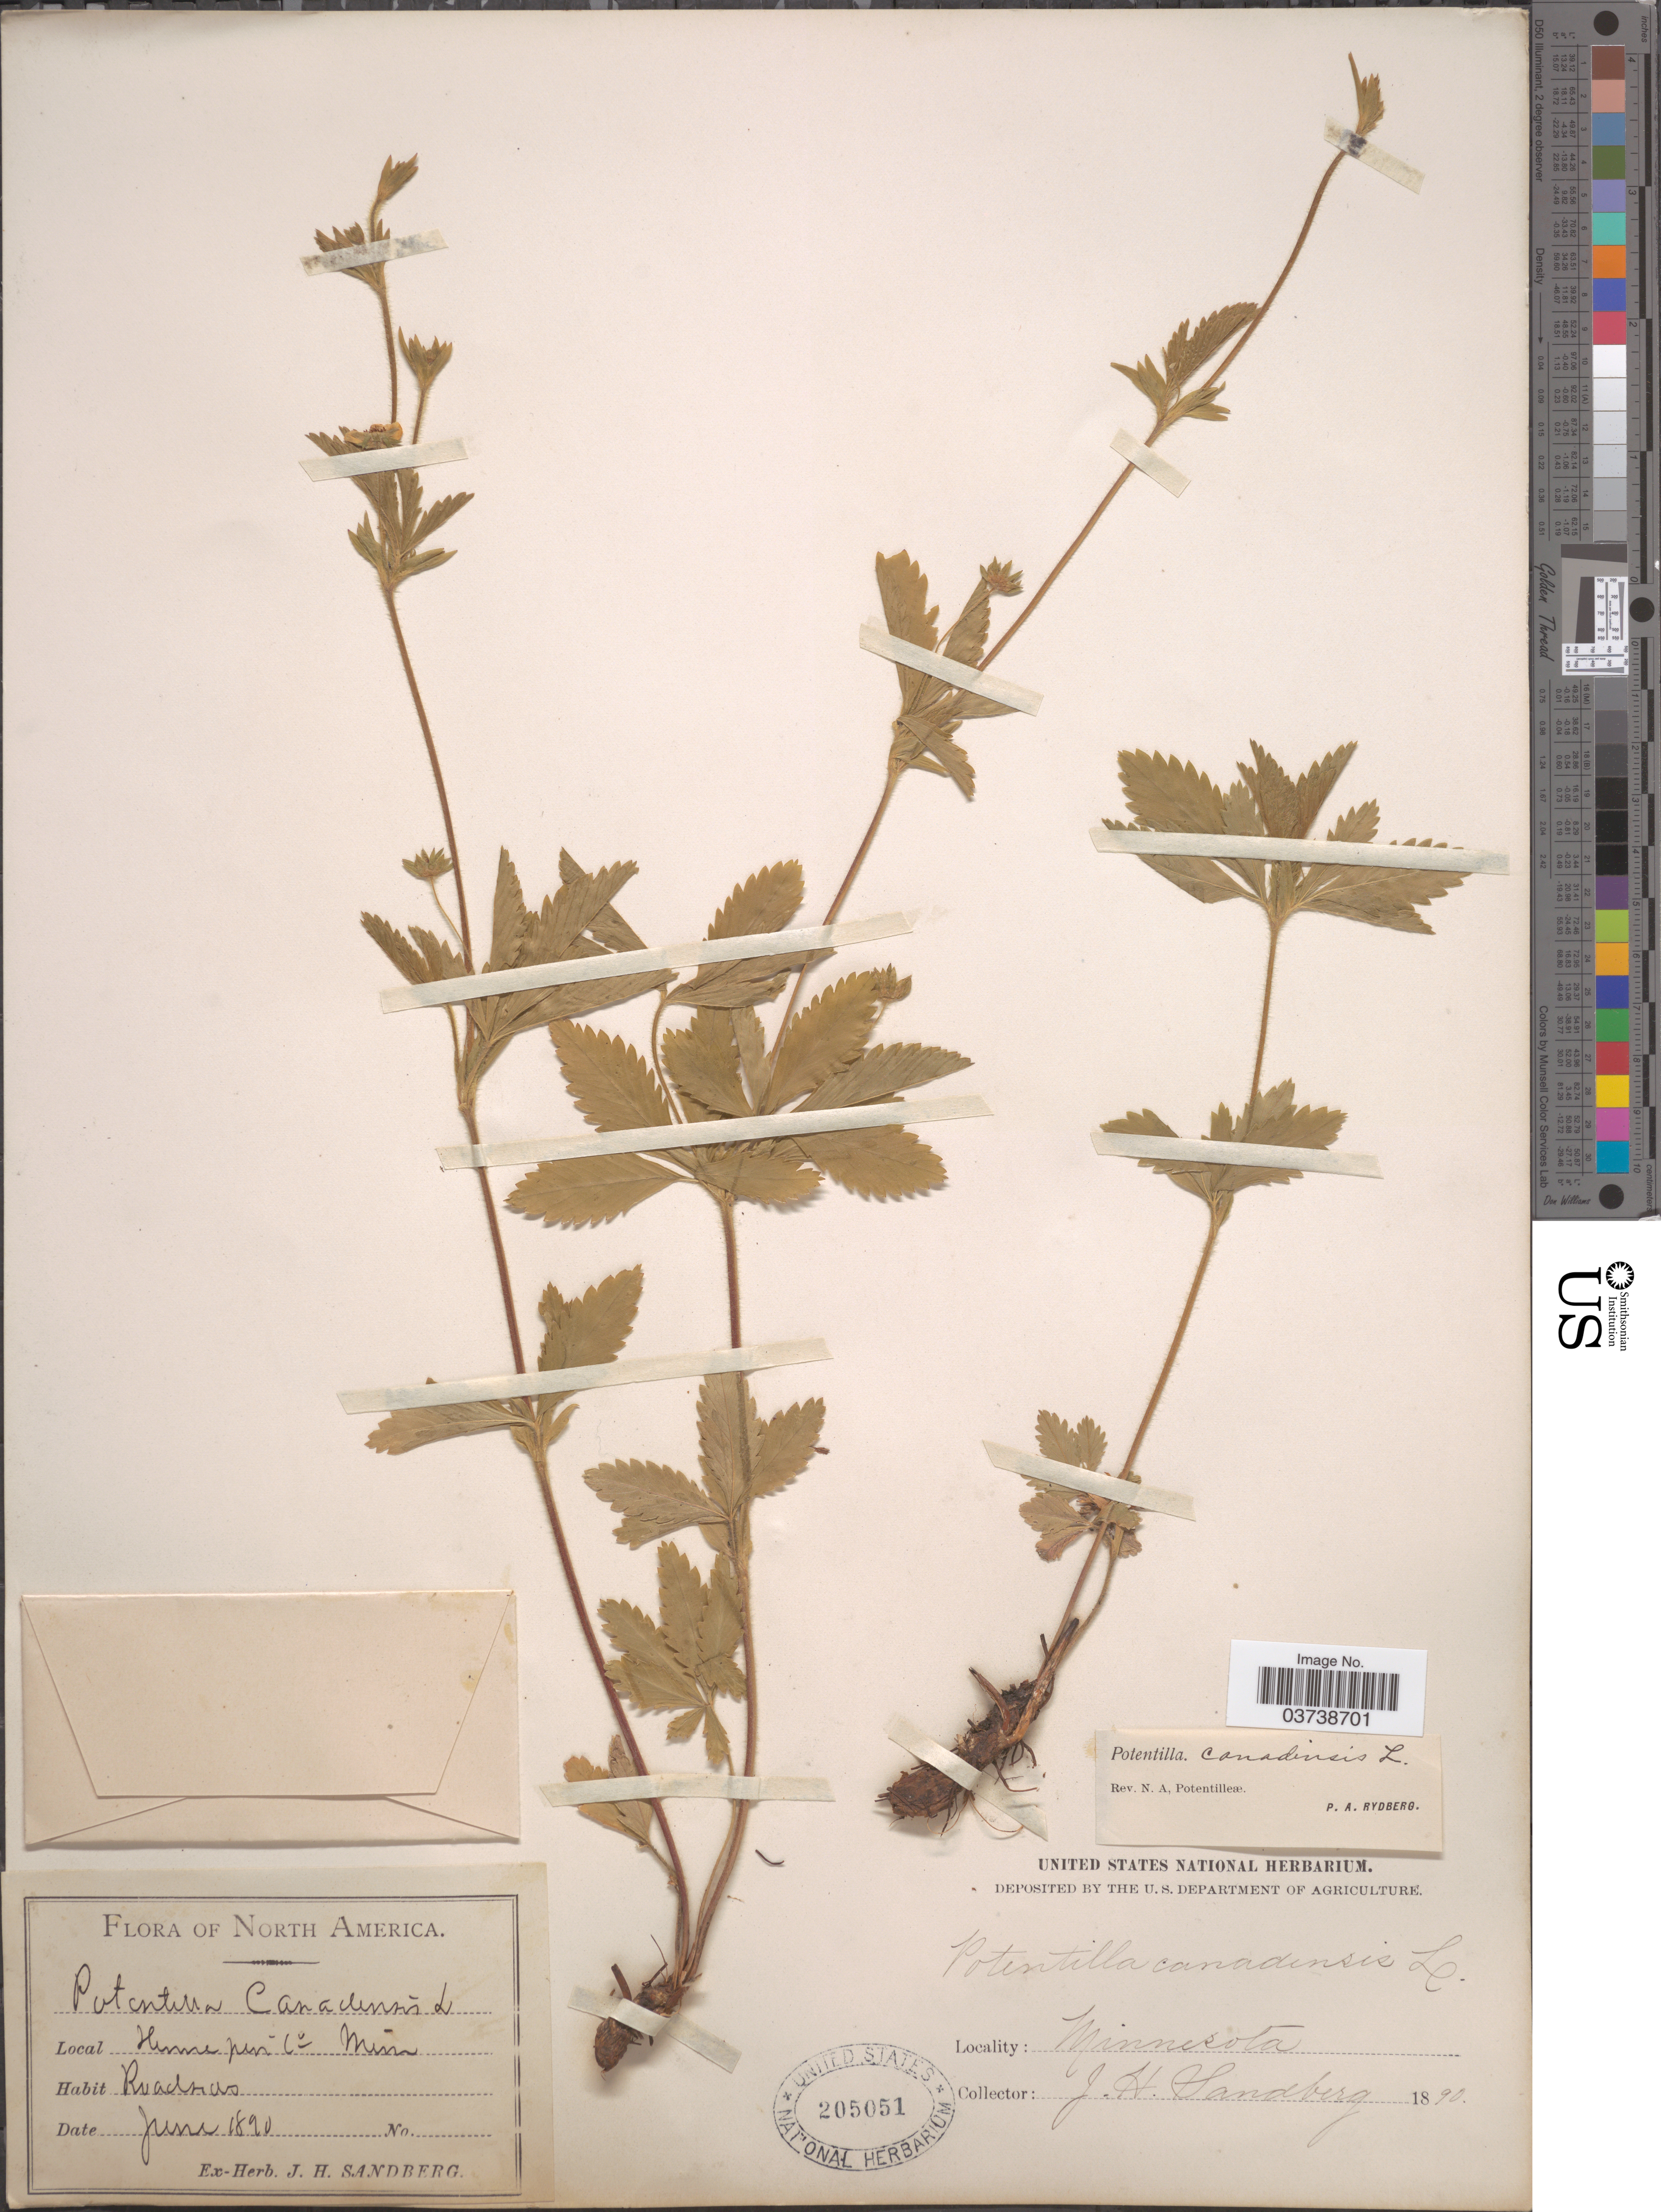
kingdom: Plantae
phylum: Tracheophyta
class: Magnoliopsida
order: Rosales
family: Rosaceae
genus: Potentilla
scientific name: Potentilla canadensis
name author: L.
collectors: J. H. Sandberg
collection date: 1890-06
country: United States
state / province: Minnesota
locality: Hennepin Co. Roadside.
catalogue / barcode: US 205051